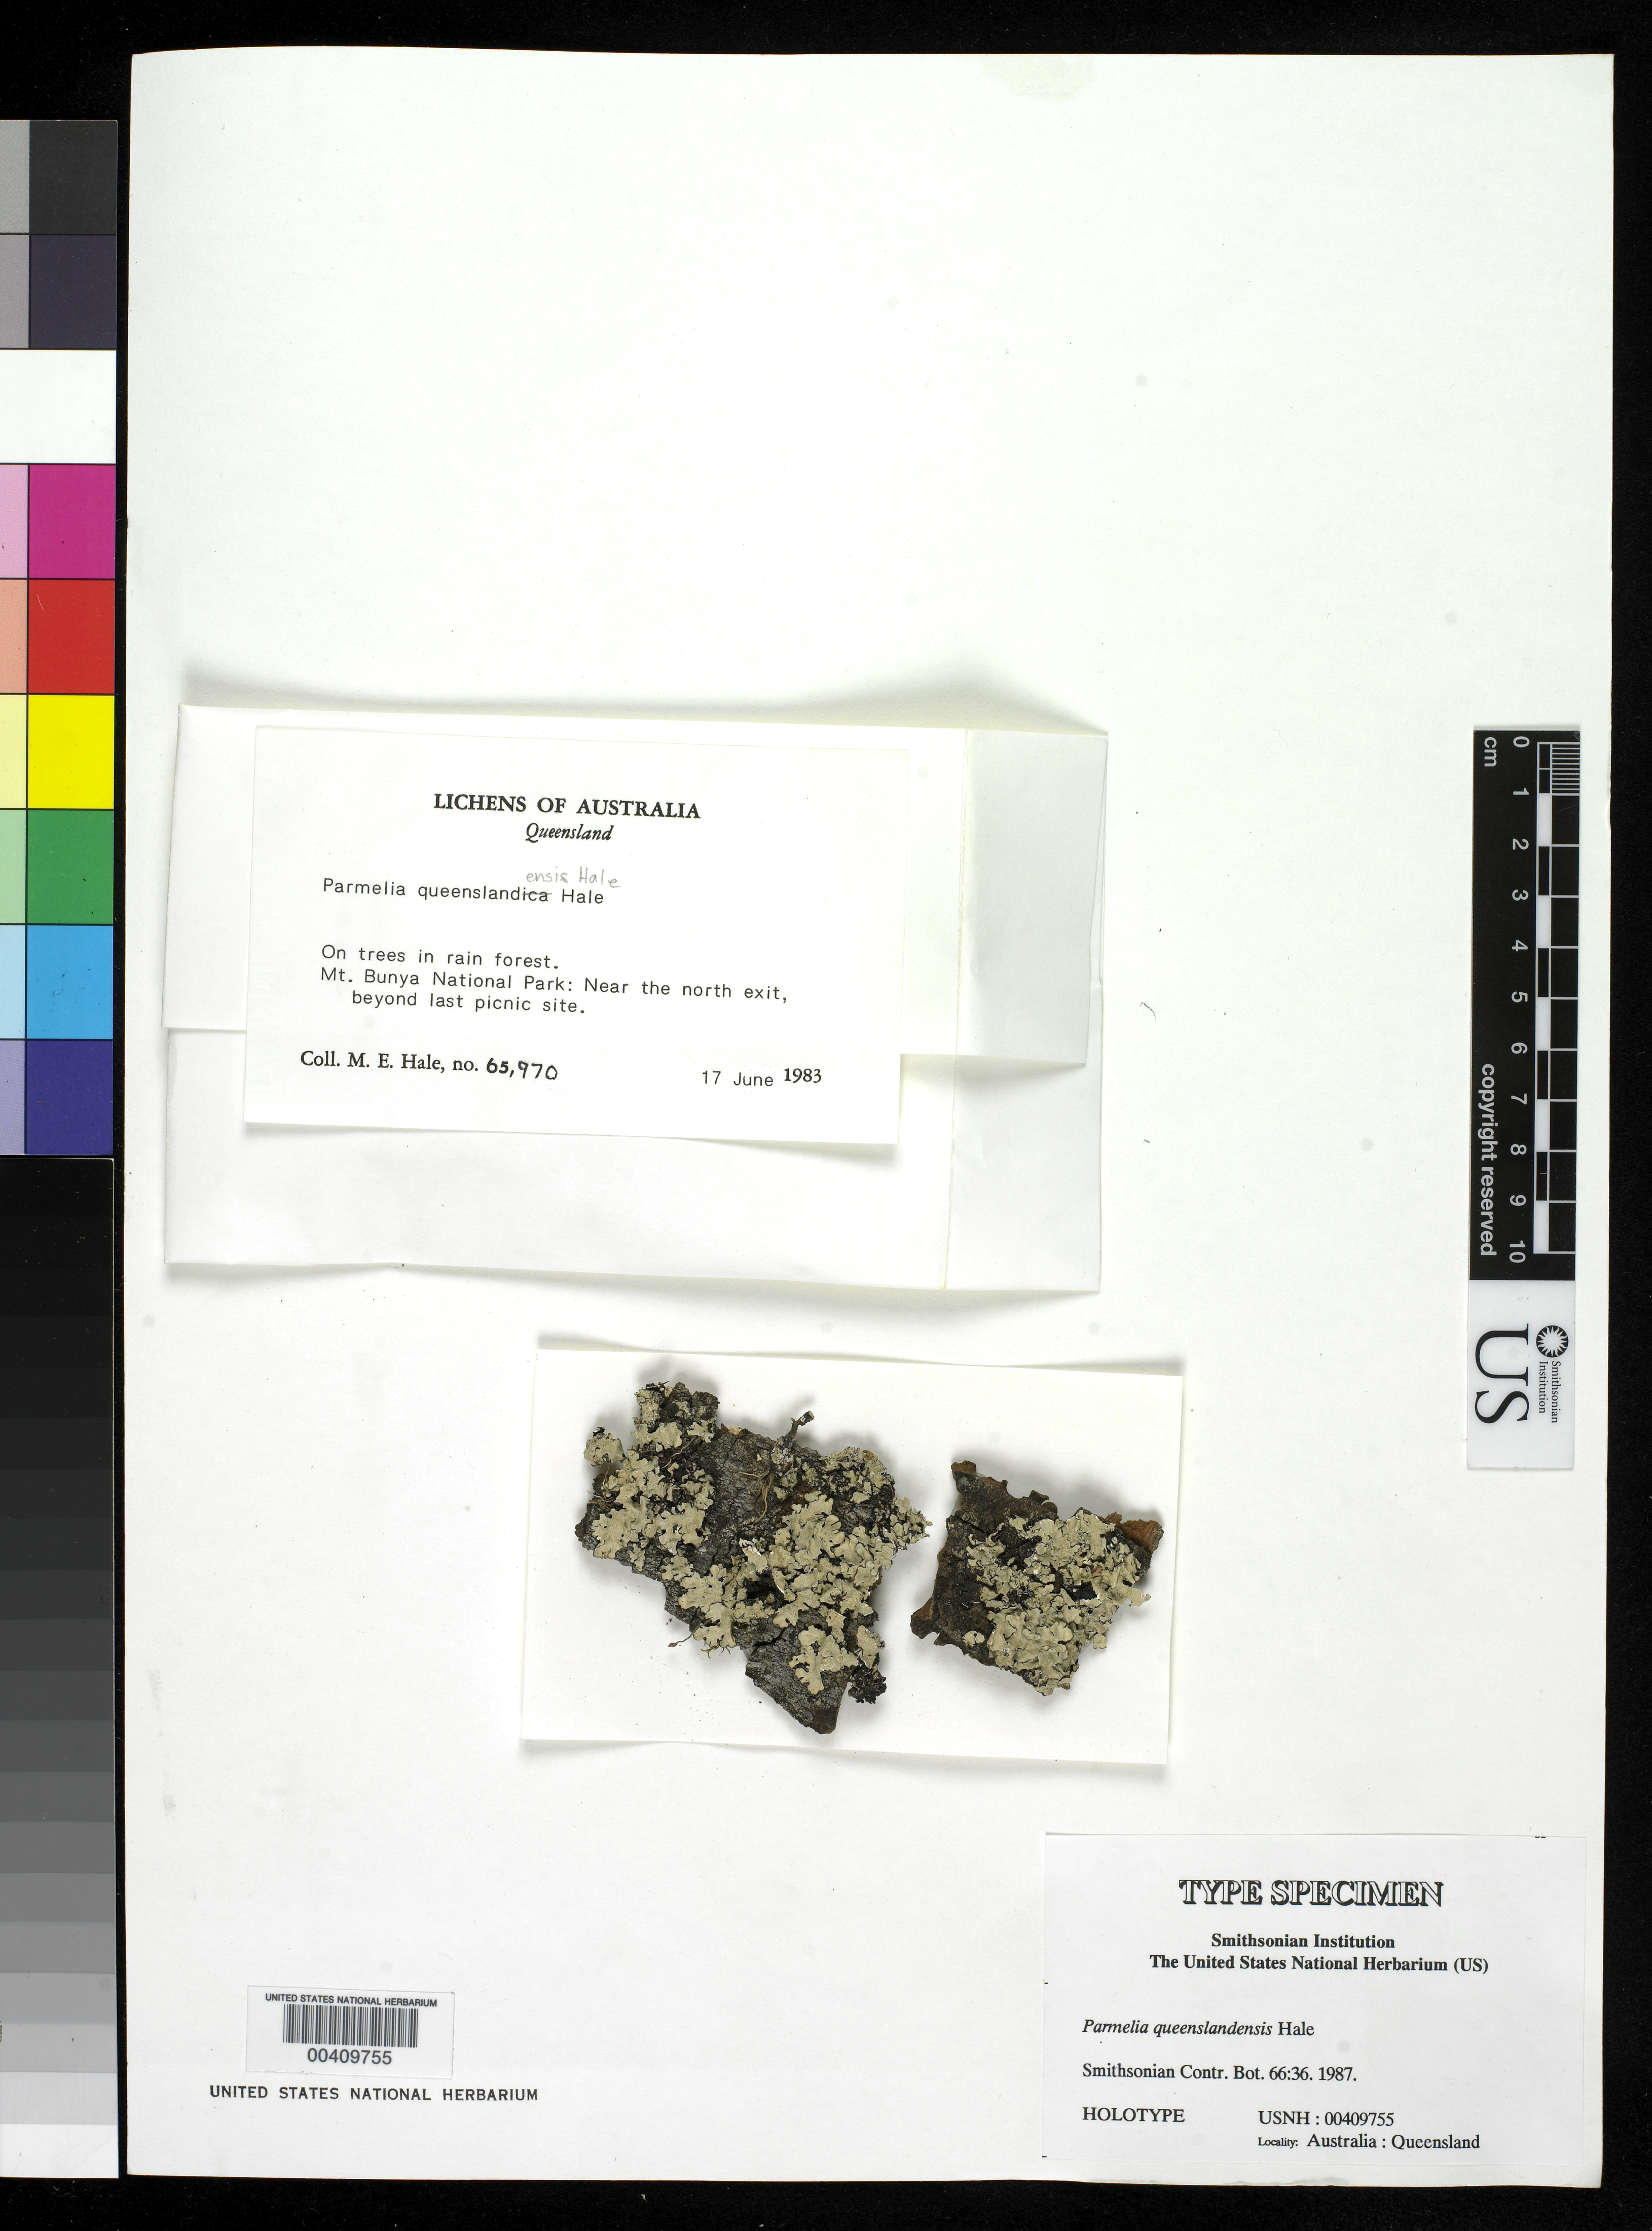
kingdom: Fungi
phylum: Ascomycota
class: Lecanoromycetes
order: Lecanorales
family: Parmeliaceae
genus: Parmelia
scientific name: Parmelia queenslandensis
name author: Hale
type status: Holotype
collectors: M. Hale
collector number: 65970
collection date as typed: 17 Jun 1983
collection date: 1983-06-17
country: Australia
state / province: Queensland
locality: Mt. Bunya National Park, near north exit, behind last picnic site.